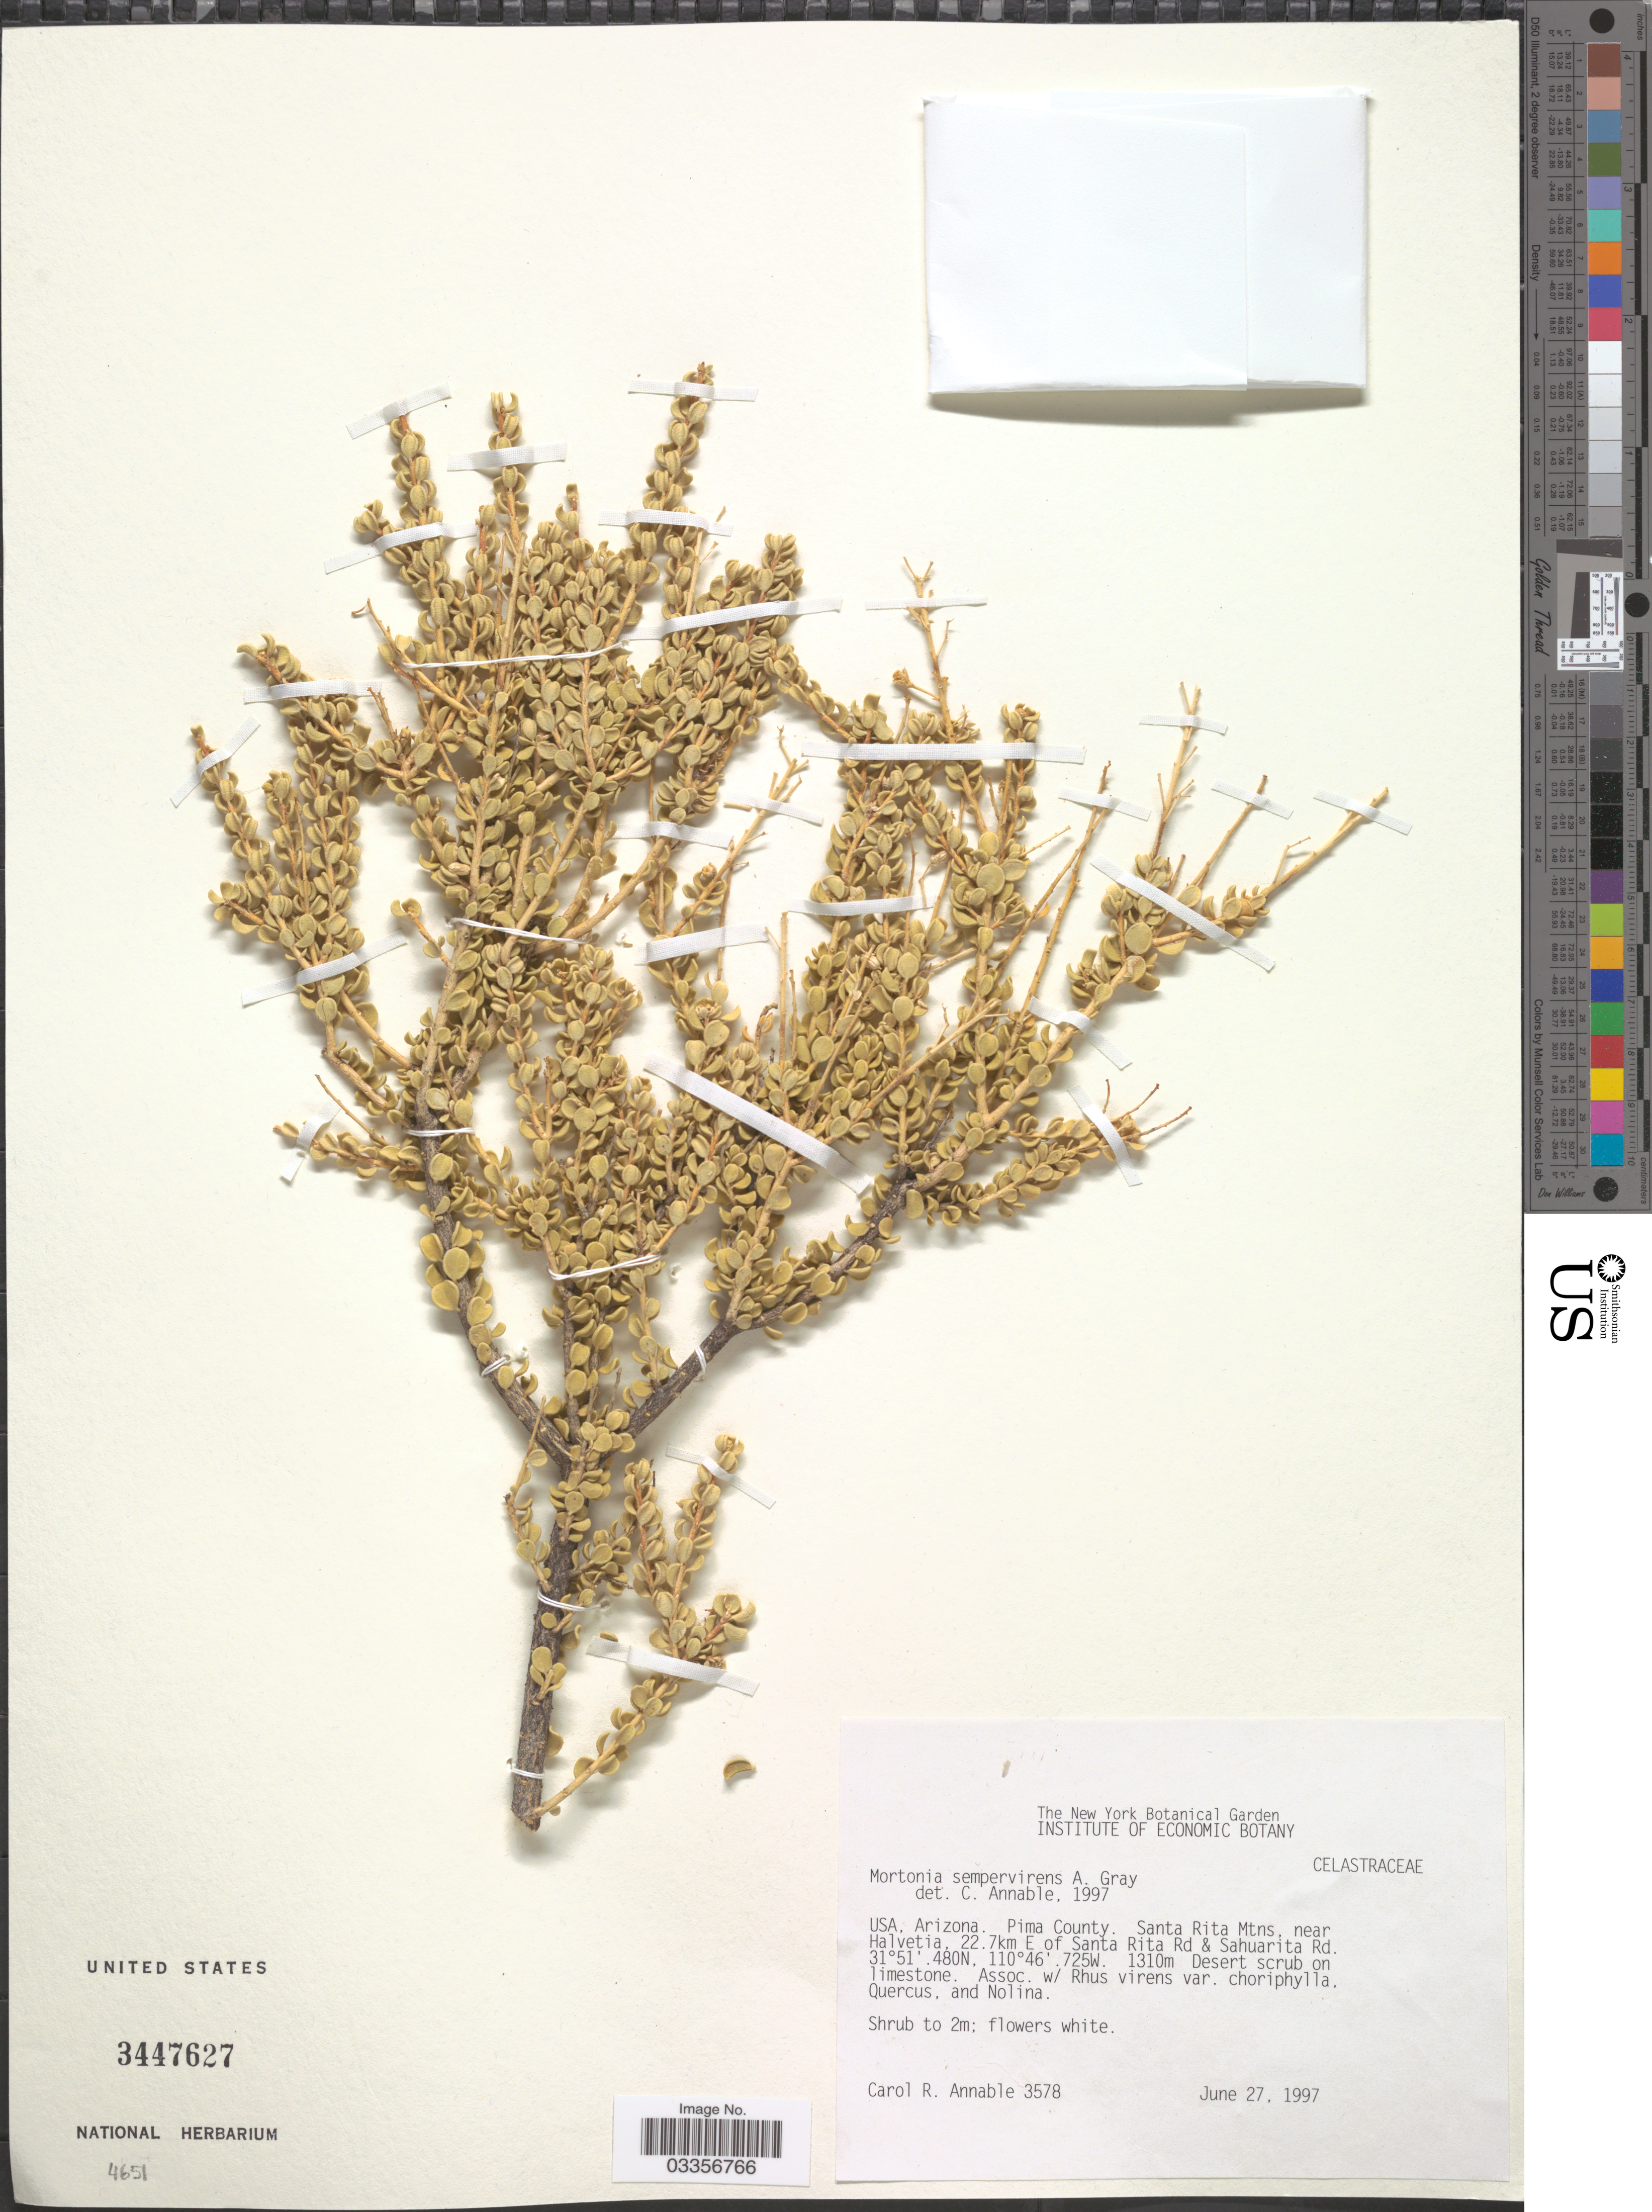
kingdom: Plantae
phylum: Tracheophyta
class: Magnoliopsida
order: Celastrales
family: Celastraceae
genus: Mortonia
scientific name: Mortonia sempervirens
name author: A. Gray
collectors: C. R. Annable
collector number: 3578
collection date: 1997-06-27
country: United States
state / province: Arizona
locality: Pima County. Santa Rita Mts. near Halvatia, 22.7km E of Santa Rita Rd & Sahuarita Rd.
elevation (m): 1310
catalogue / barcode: US 3447627